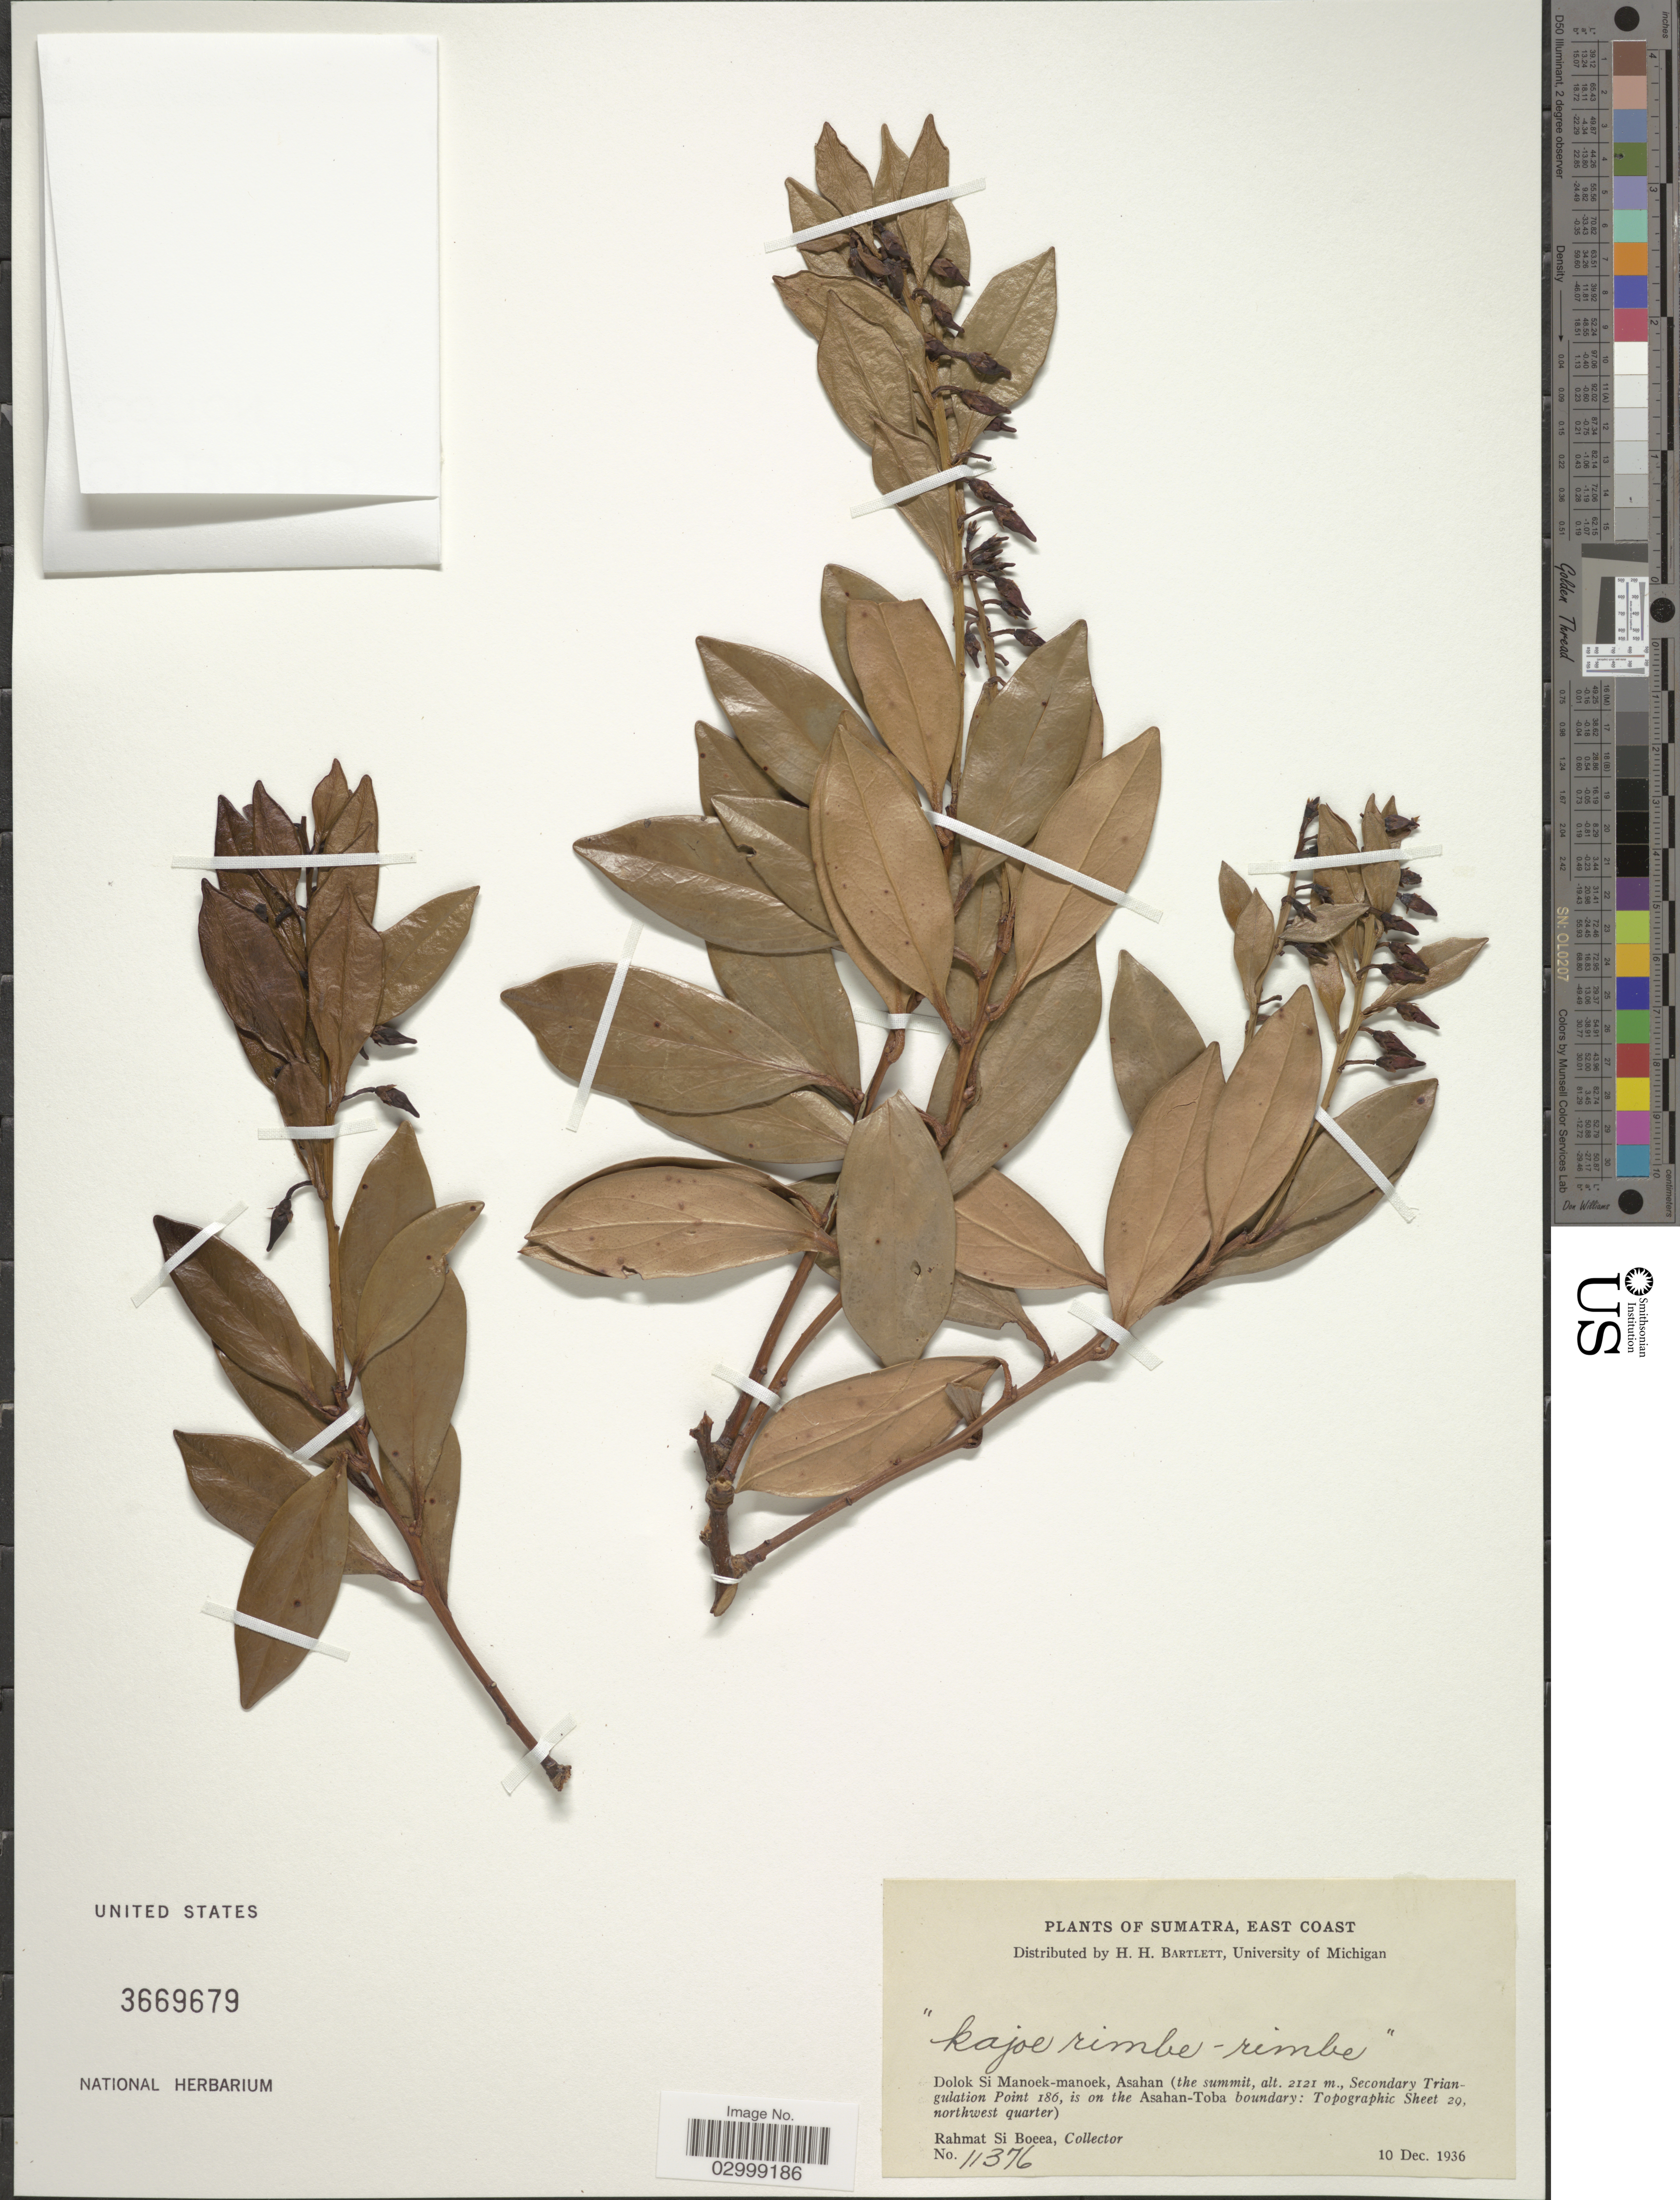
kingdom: Plantae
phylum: Tracheophyta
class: Magnoliopsida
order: Ericales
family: Ericaceae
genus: Vaccinium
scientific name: Vaccinium sp.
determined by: Tamayo, Maverick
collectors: Rahmat Si Boeea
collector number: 11376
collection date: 1936-12-10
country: Indonesia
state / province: Sumatra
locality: Sumatra, East Coast, Dolok Si Manoek-manoek, Asahan (the summit, Secondary Triangulation Point 186, is on the Asahan-Toba boundary: Topographic Sheet 29, northwest quarter).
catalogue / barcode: US 3669679